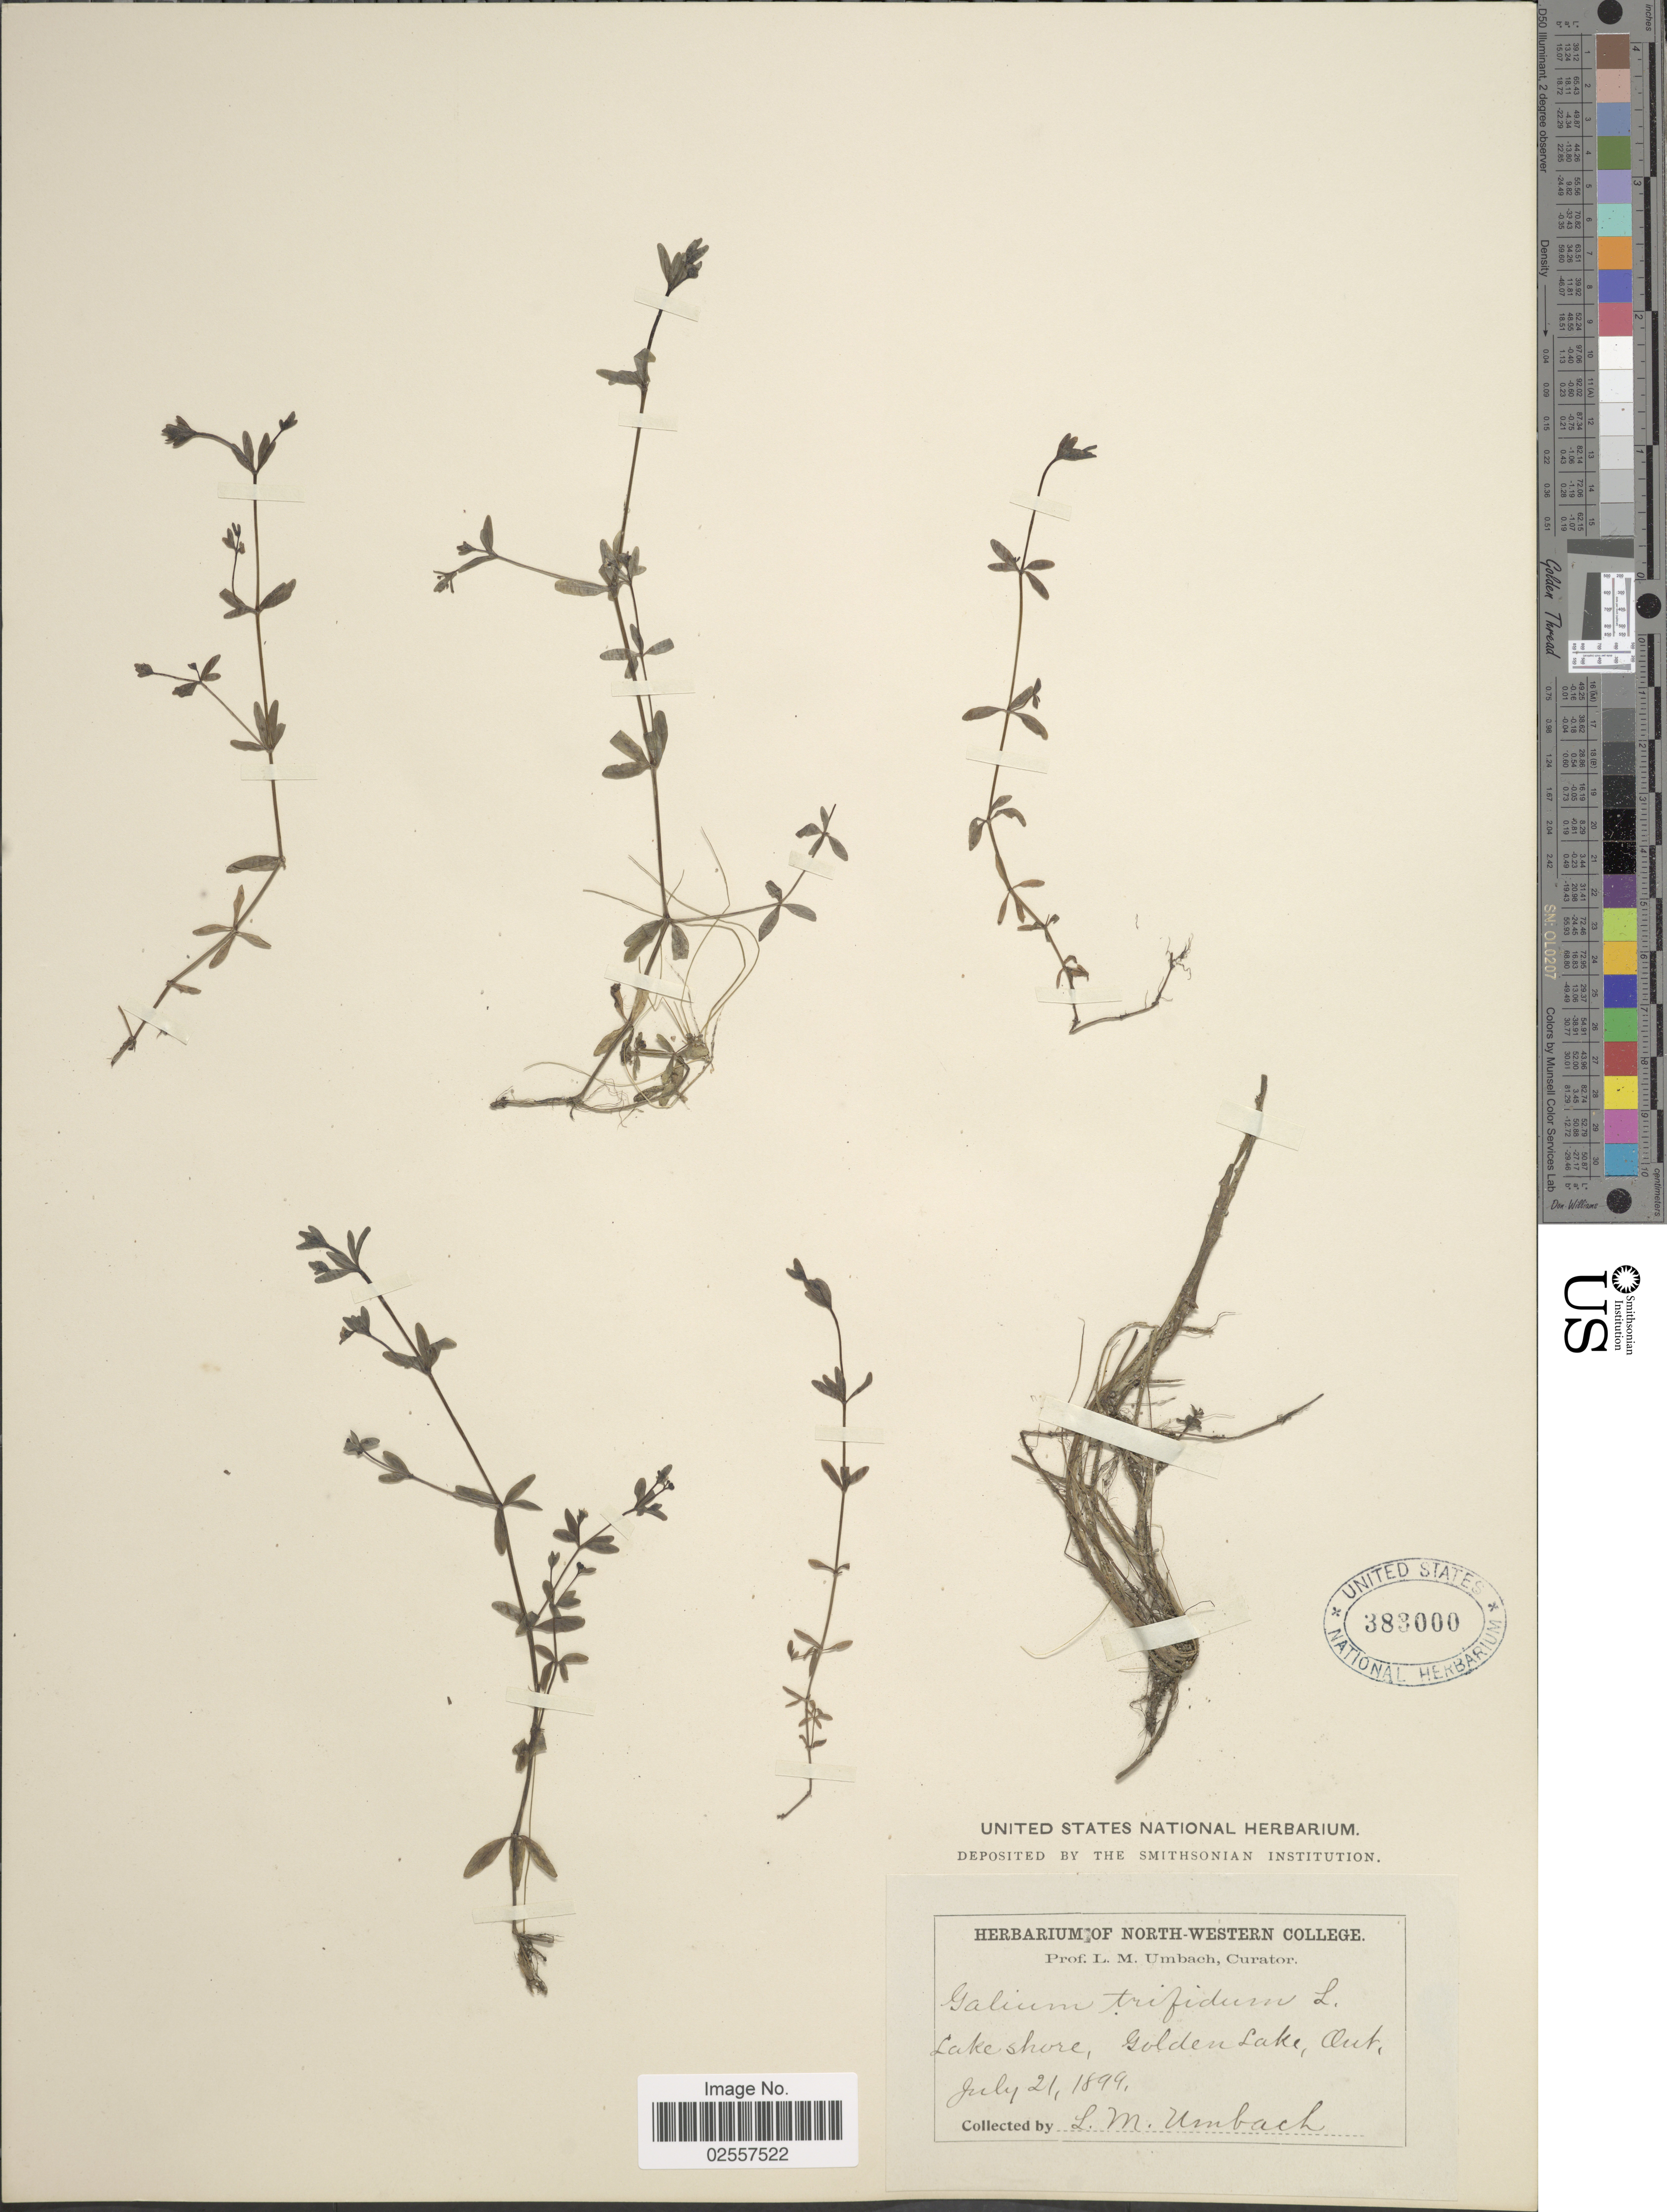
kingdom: Plantae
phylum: Tracheophyta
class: Magnoliopsida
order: Gentianales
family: Rubiaceae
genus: Galium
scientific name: Galium claytoni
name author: Michx.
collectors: L. M. Umbach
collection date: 1899-07-21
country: Canada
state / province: Ontario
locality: Lake Shore, Golden Lake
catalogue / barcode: US 383000